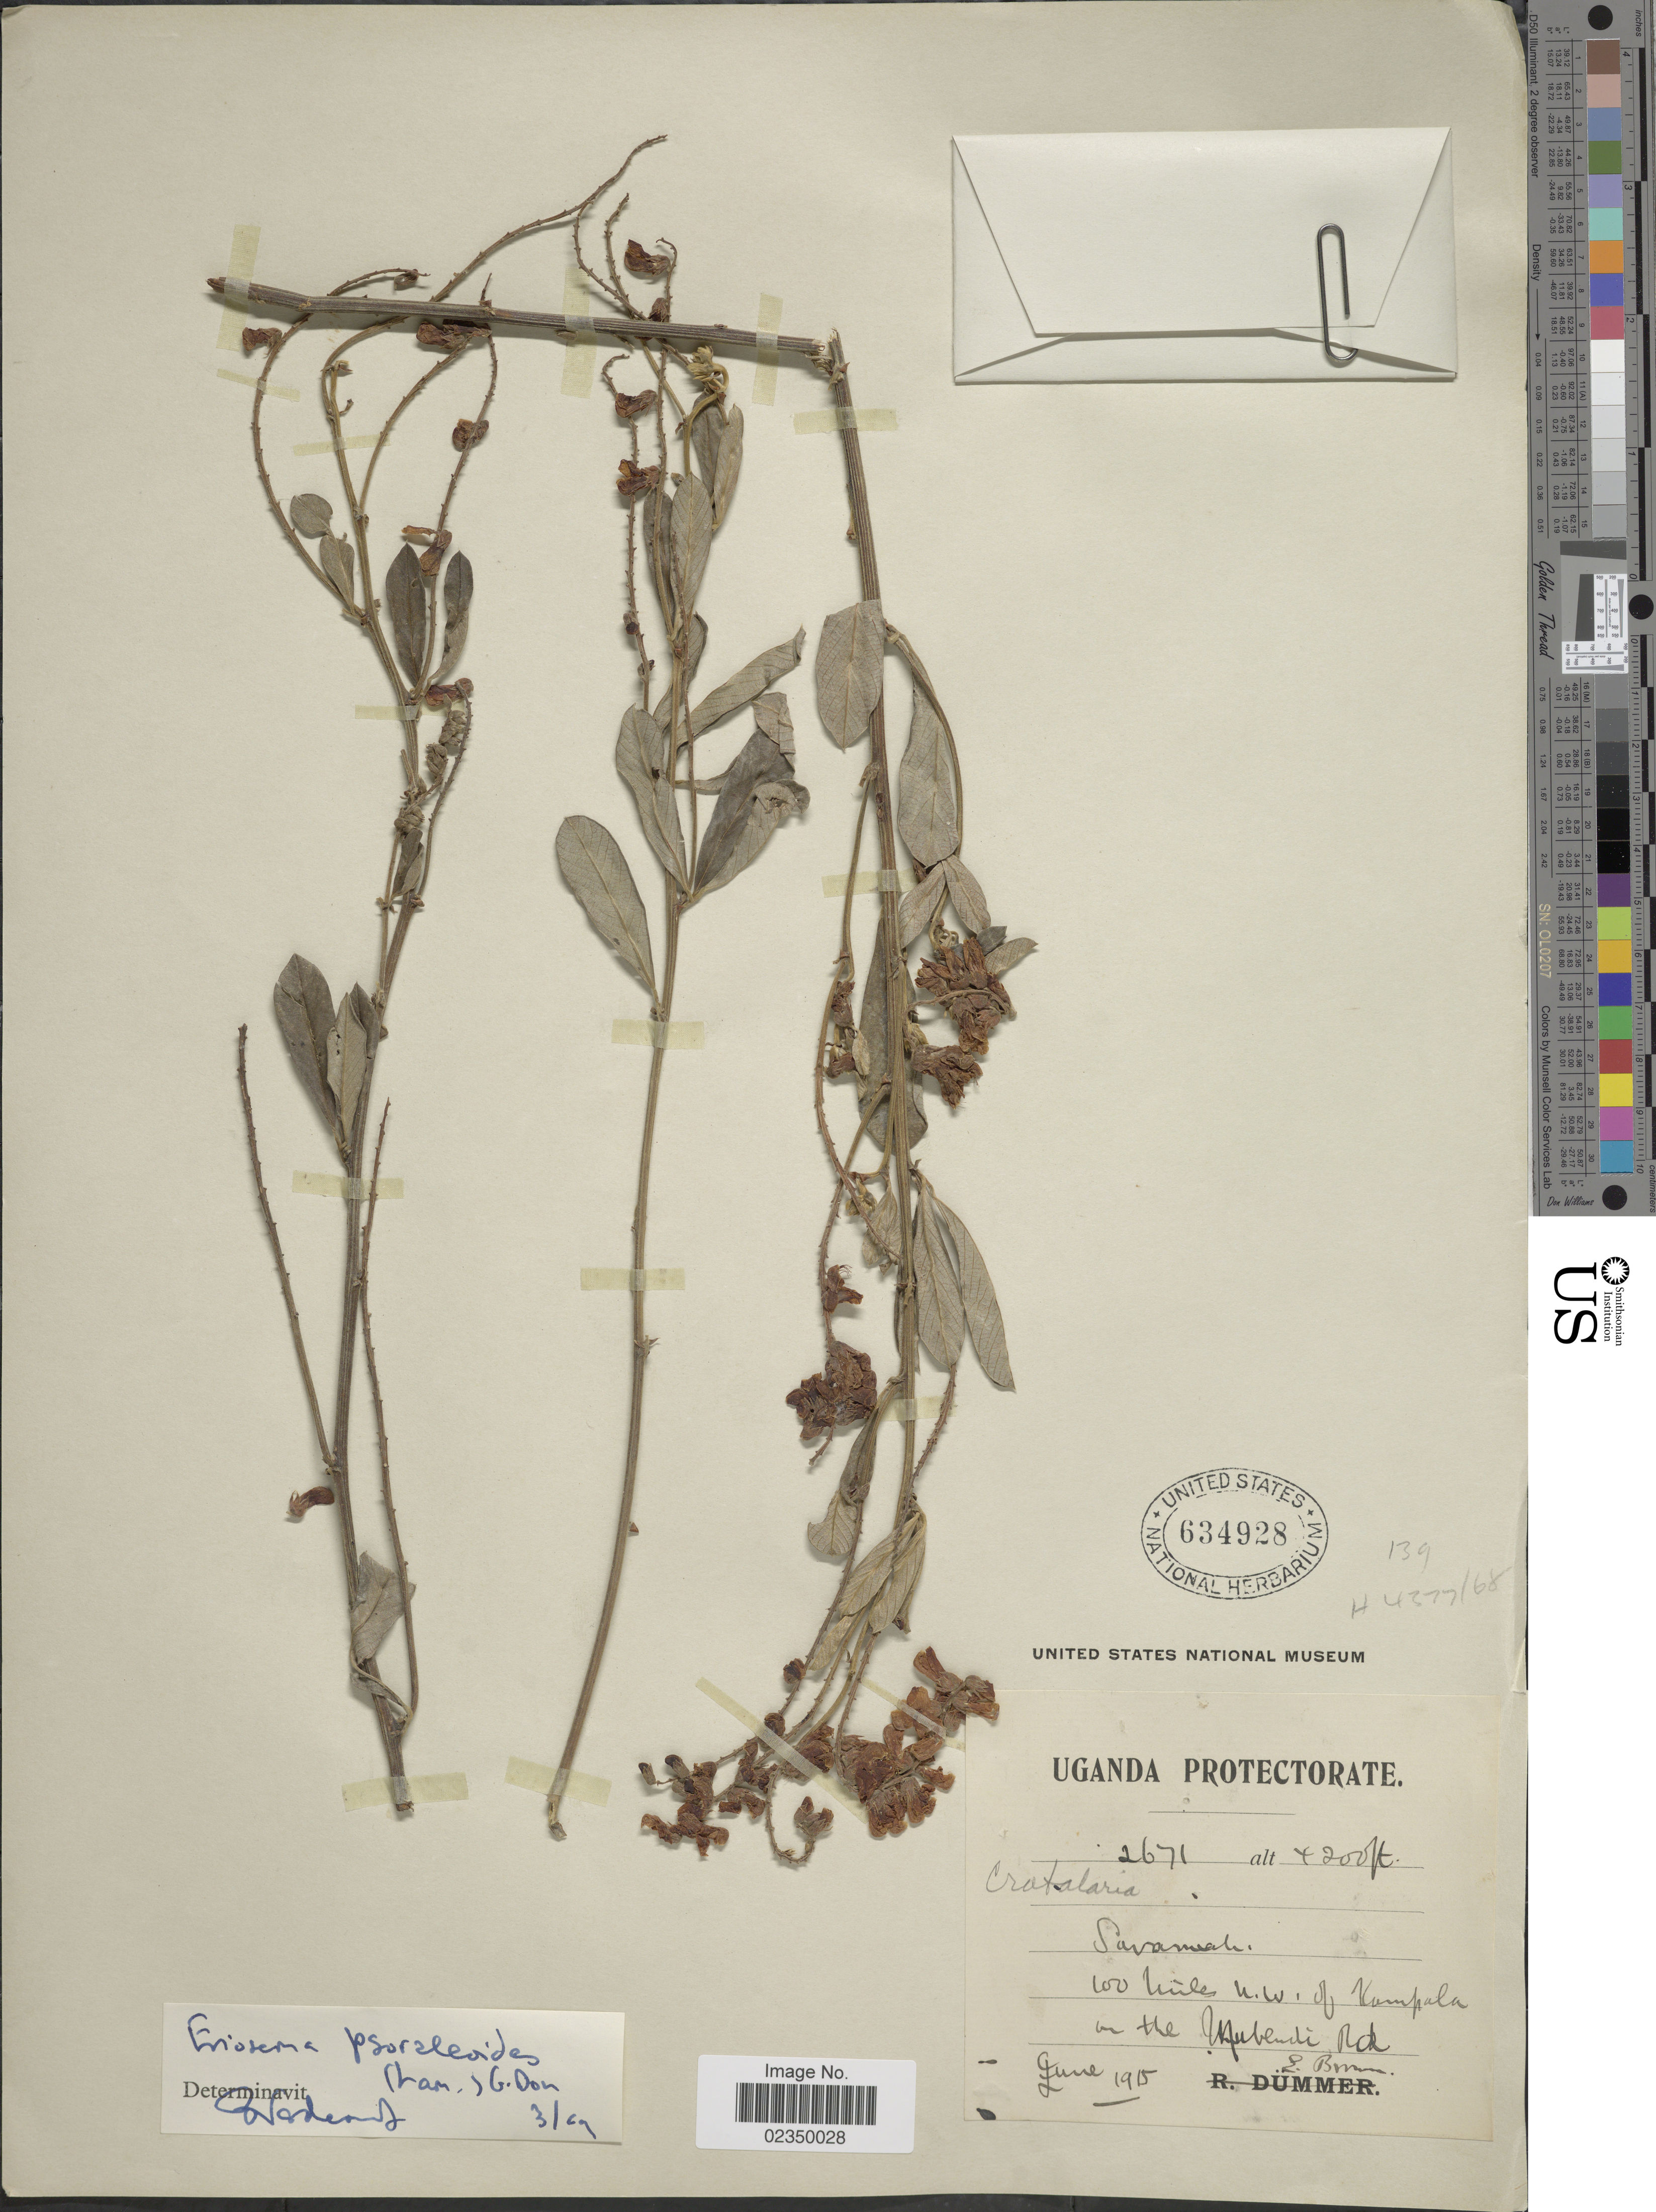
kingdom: Plantae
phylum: Tracheophyta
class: Magnoliopsida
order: Fabales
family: Fabaceae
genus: Eriosema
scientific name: Eriosema psoraloides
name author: (Lam.) G. Don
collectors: E. Brown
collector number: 2671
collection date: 1915-06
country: Uganda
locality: Uganda Protectorate, Savannah, 100 miles n.w.of Kampala on the Mubendi Rd.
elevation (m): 1280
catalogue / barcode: US 634928